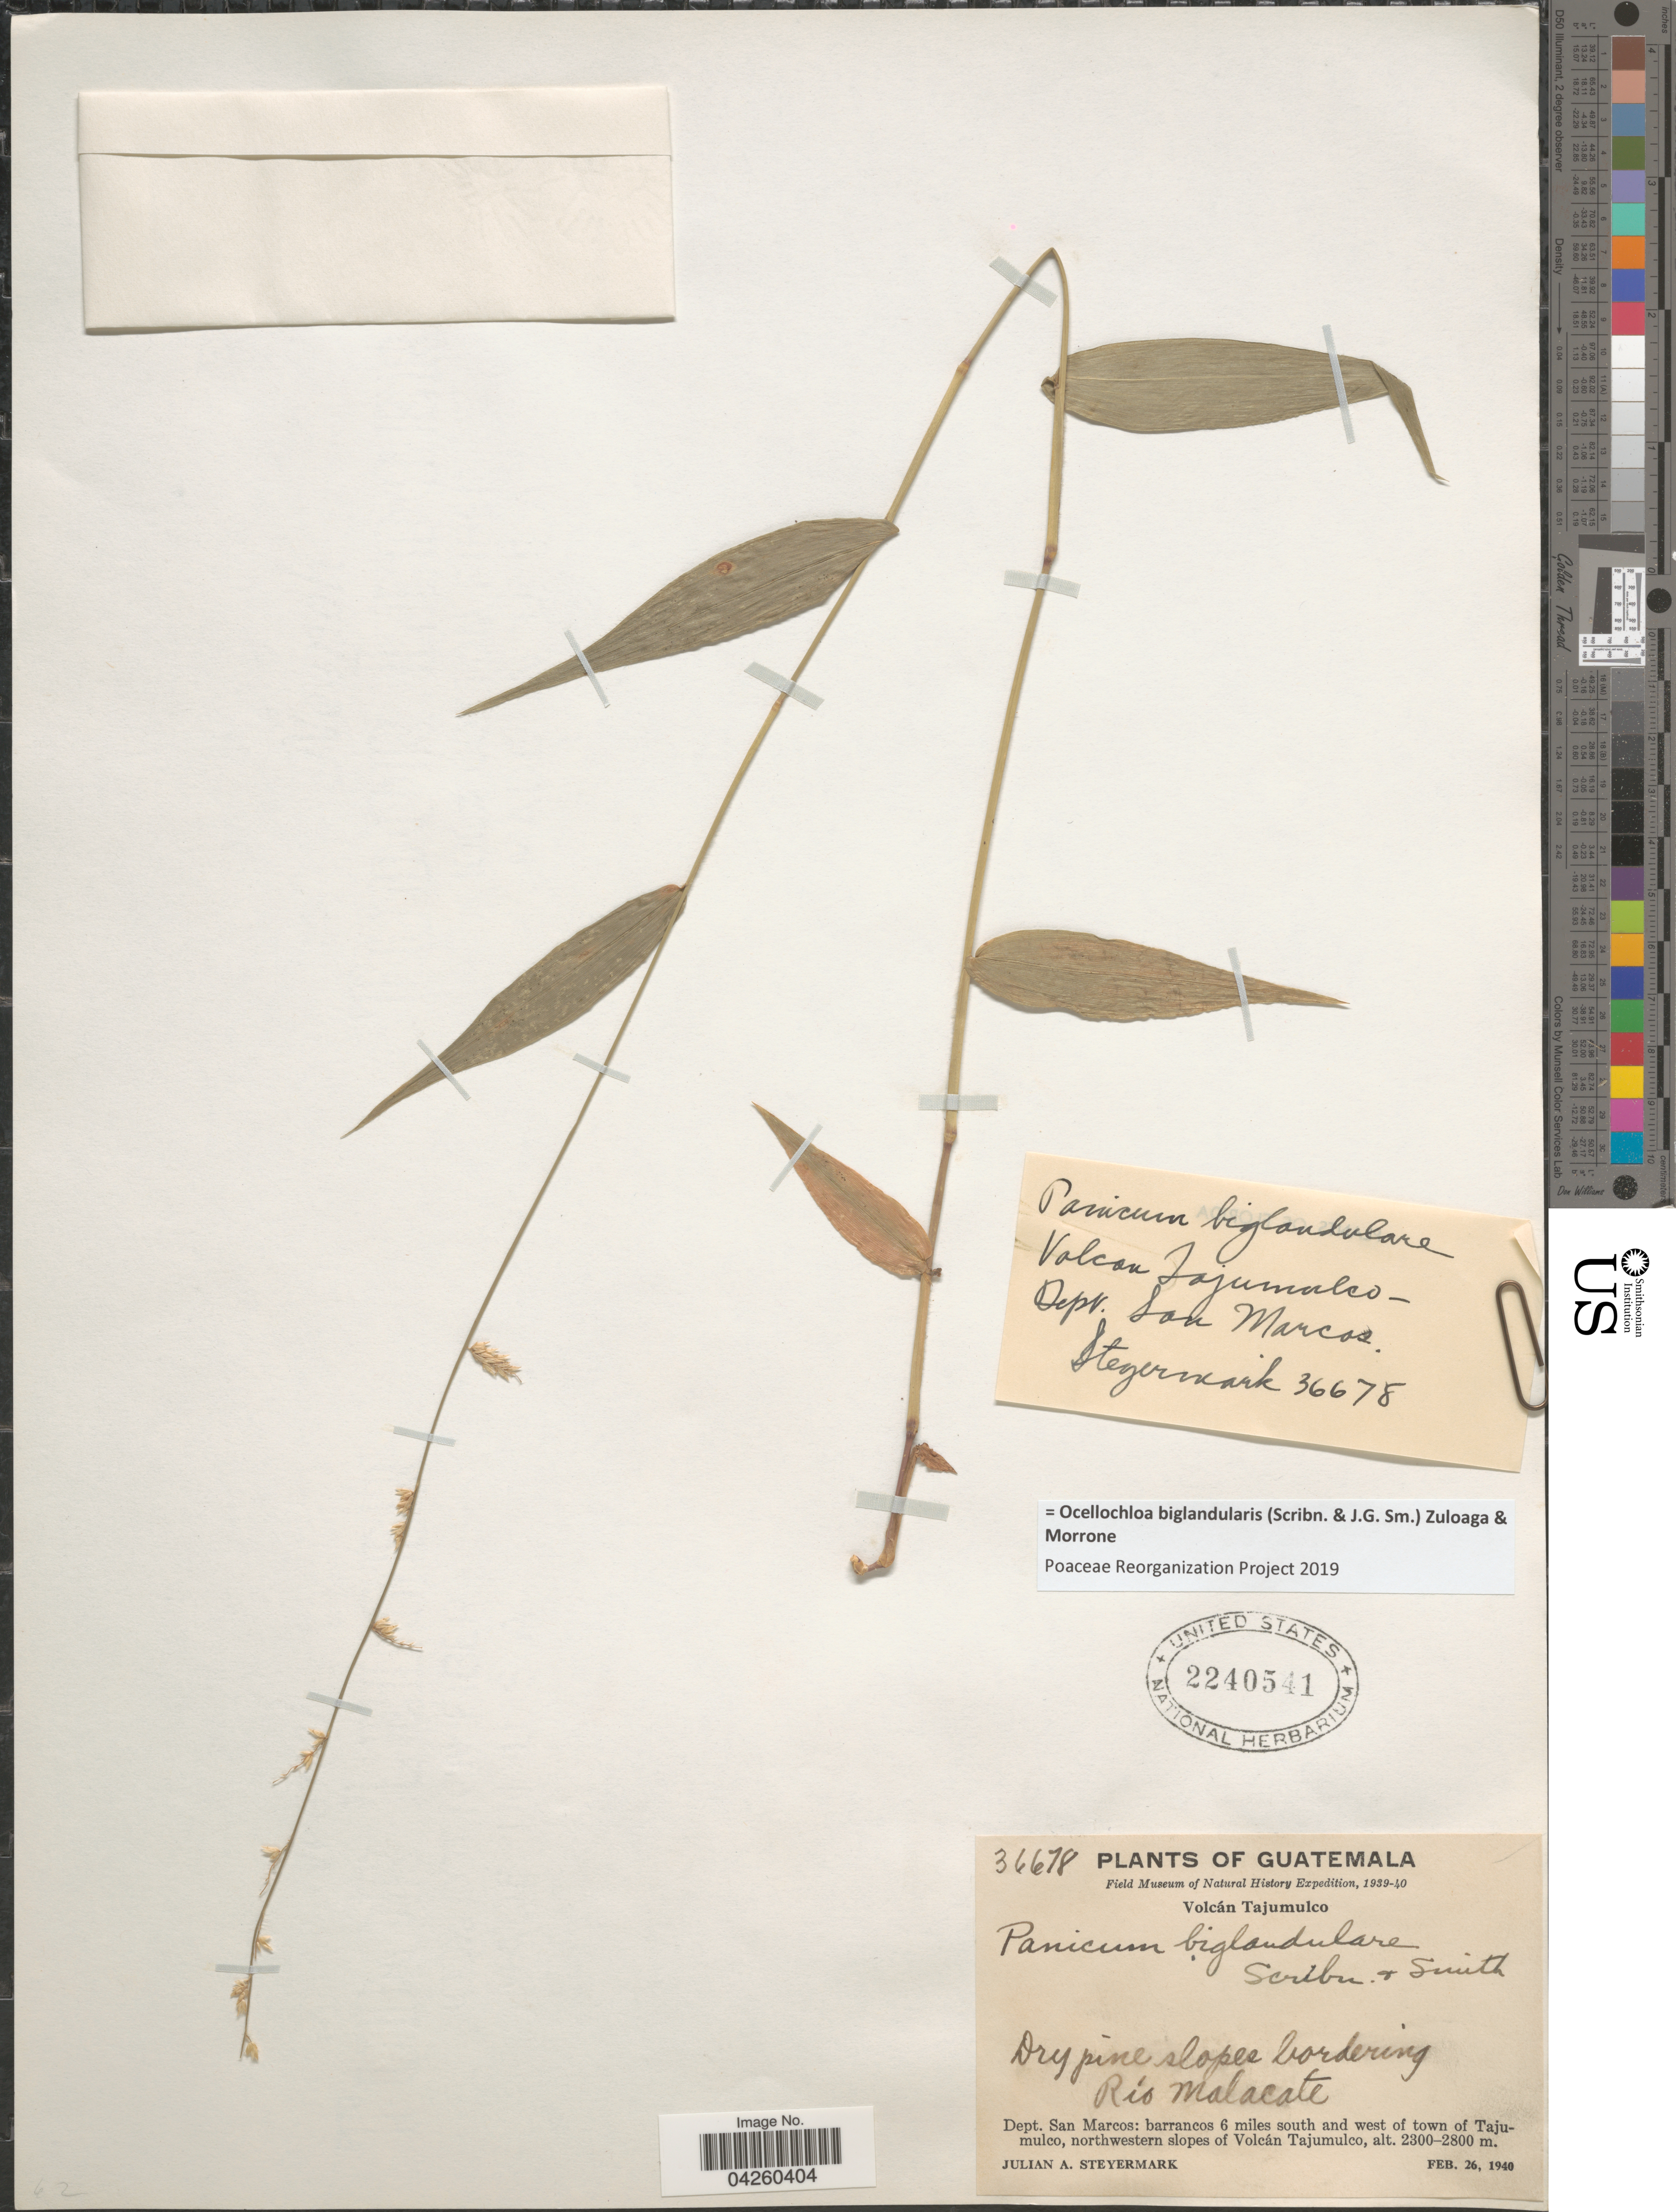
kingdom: Plantae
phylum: Tracheophyta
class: Liliopsida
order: Poales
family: Poaceae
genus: Ocellochloa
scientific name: Ocellochloa biglandularis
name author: (Scribn. & J.G. Sm.) Zuloaga & Morrone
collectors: J. Steyermark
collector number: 36678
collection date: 1940-02-26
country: Guatemala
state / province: San Marcos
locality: Field Museum of Natural History Expedition, 1939-40. Volcán Tajumulco. Dry pine slopes bordering Río Malacate. Dept. San Marcos: barrancos 6 miles south and west of town of Tajumulco, northwestern slopes of Volcán Tajumulco.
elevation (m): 2300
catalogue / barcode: US 2240541